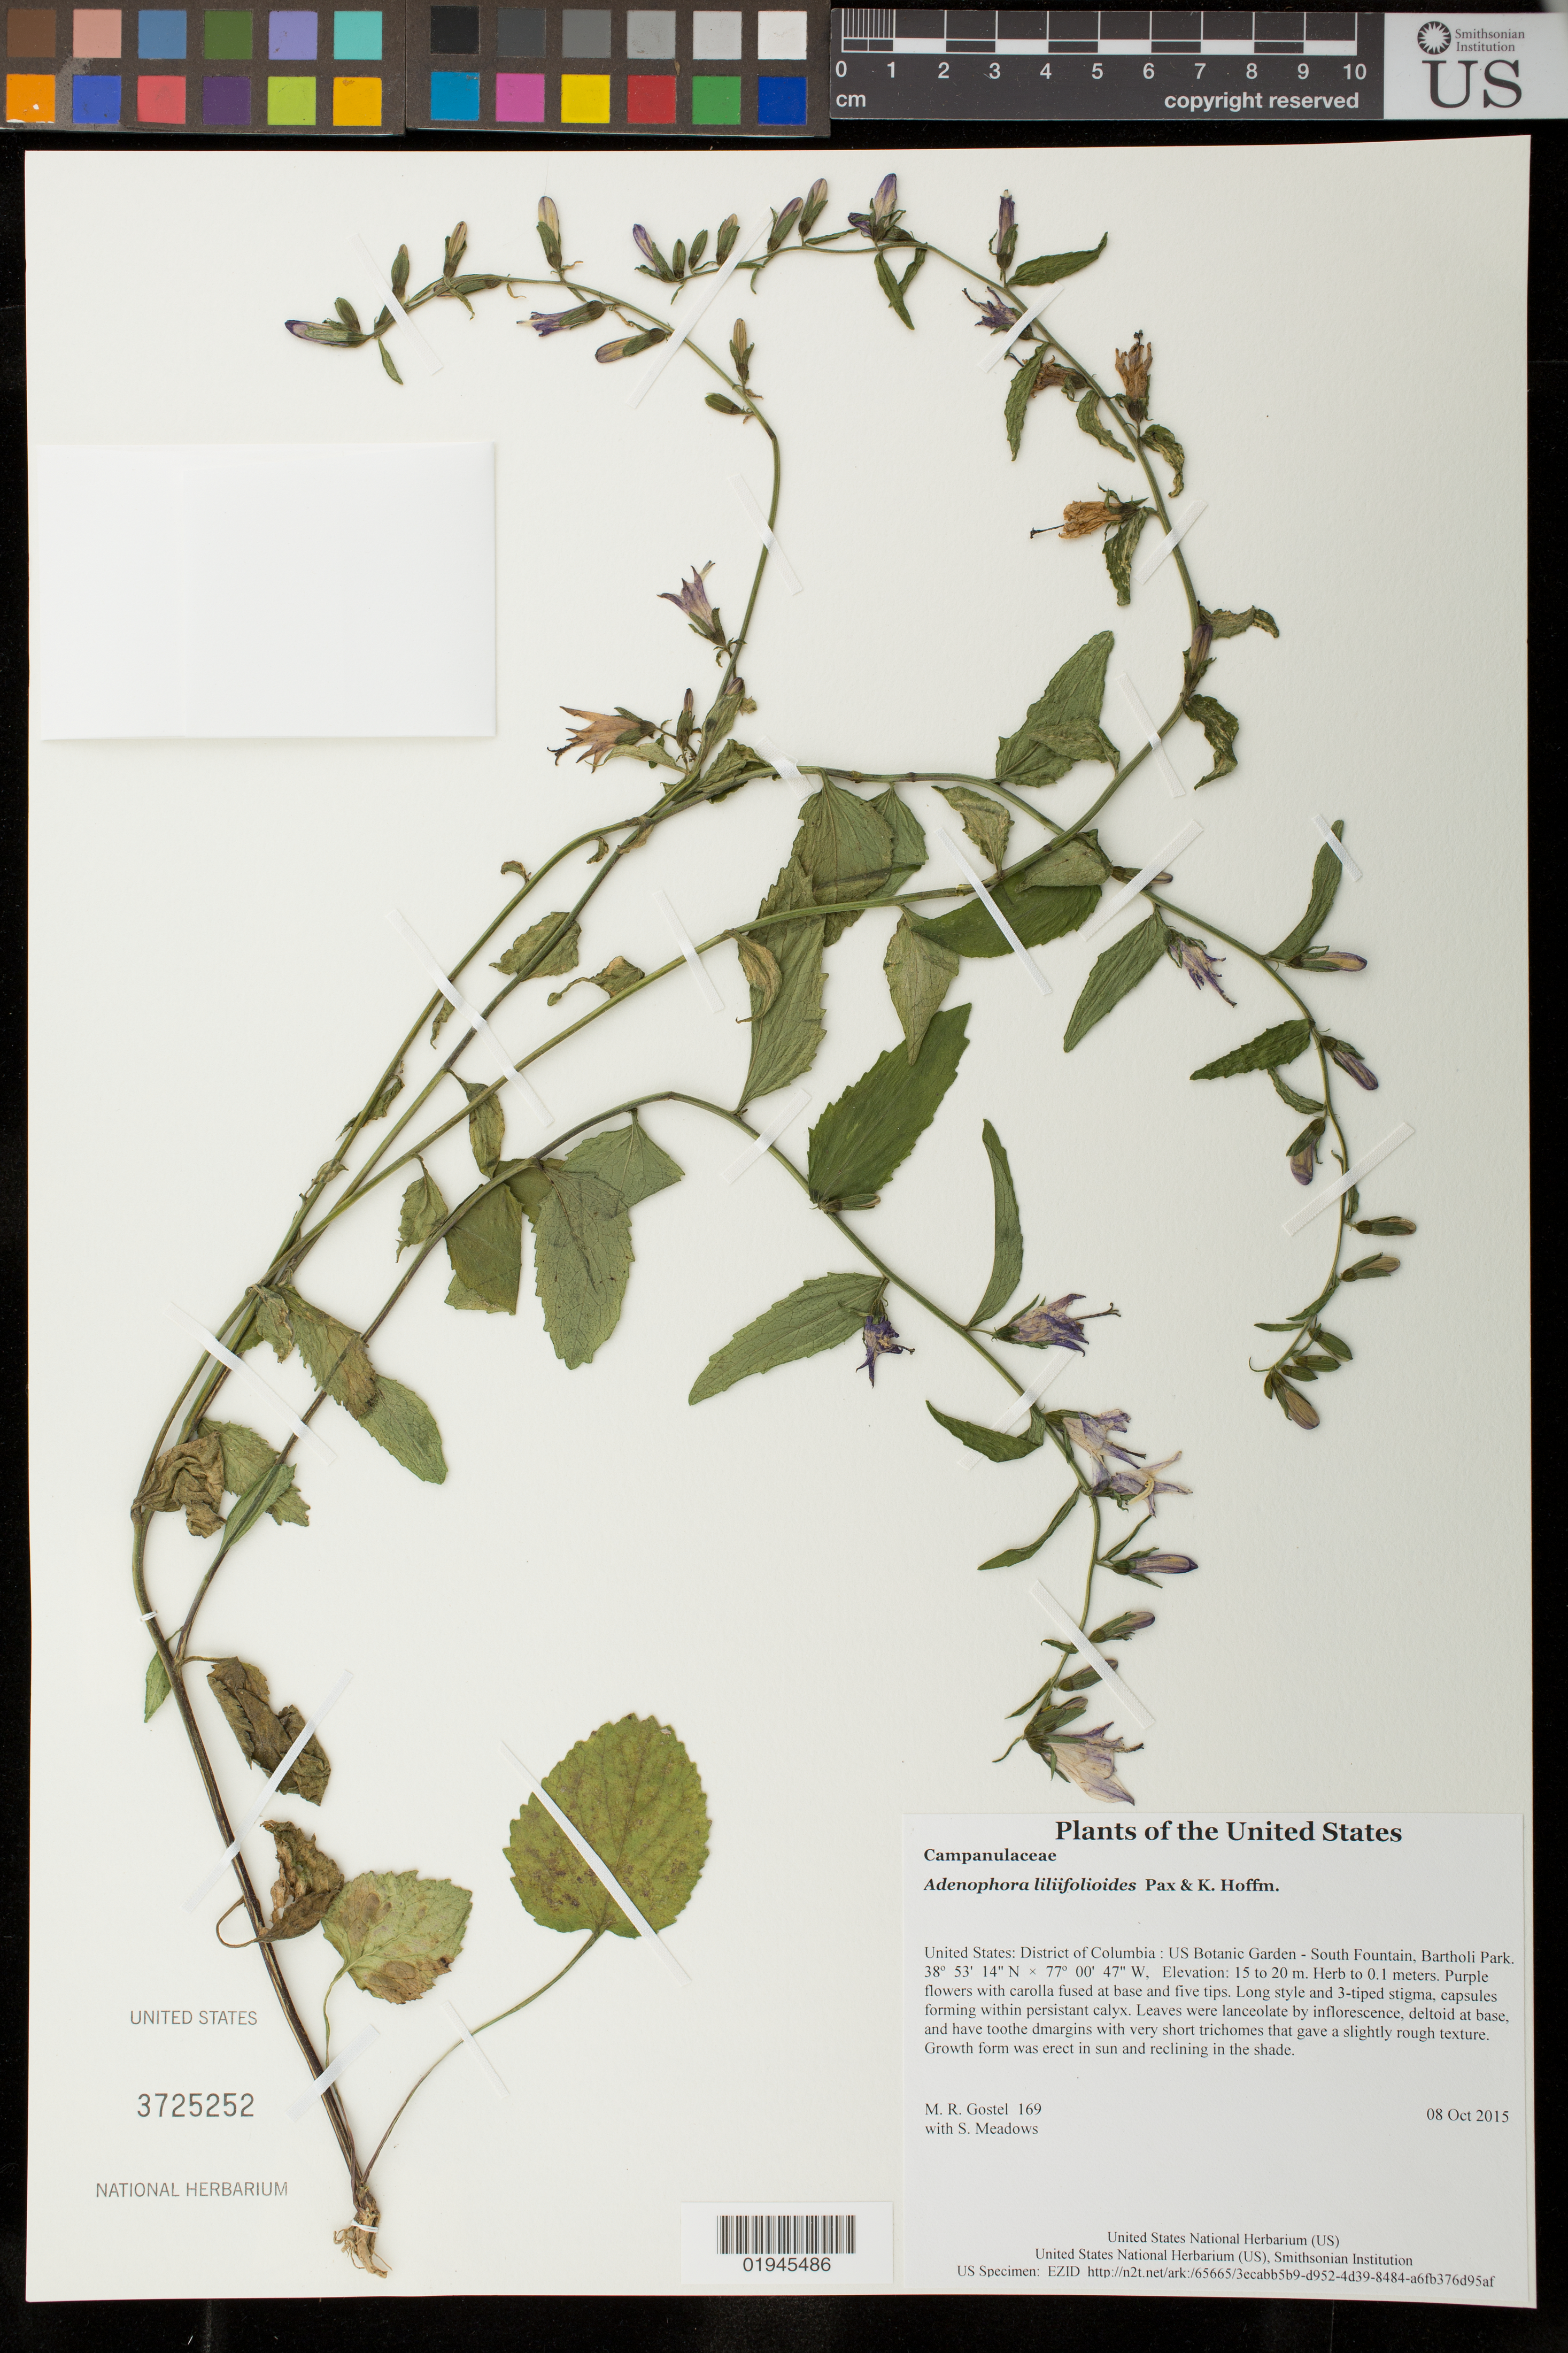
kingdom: Plantae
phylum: Tracheophyta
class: Magnoliopsida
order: Asterales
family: Campanulaceae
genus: Adenophora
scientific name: Adenophora liliifolioides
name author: Pax & K. Hoffm.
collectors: M. R. Gostel & S. Meadows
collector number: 169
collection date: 2015-10-08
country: United States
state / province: District of Columbia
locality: US Botanic Garden - South Fountain, Bartholi Park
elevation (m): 15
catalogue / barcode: US 3725252